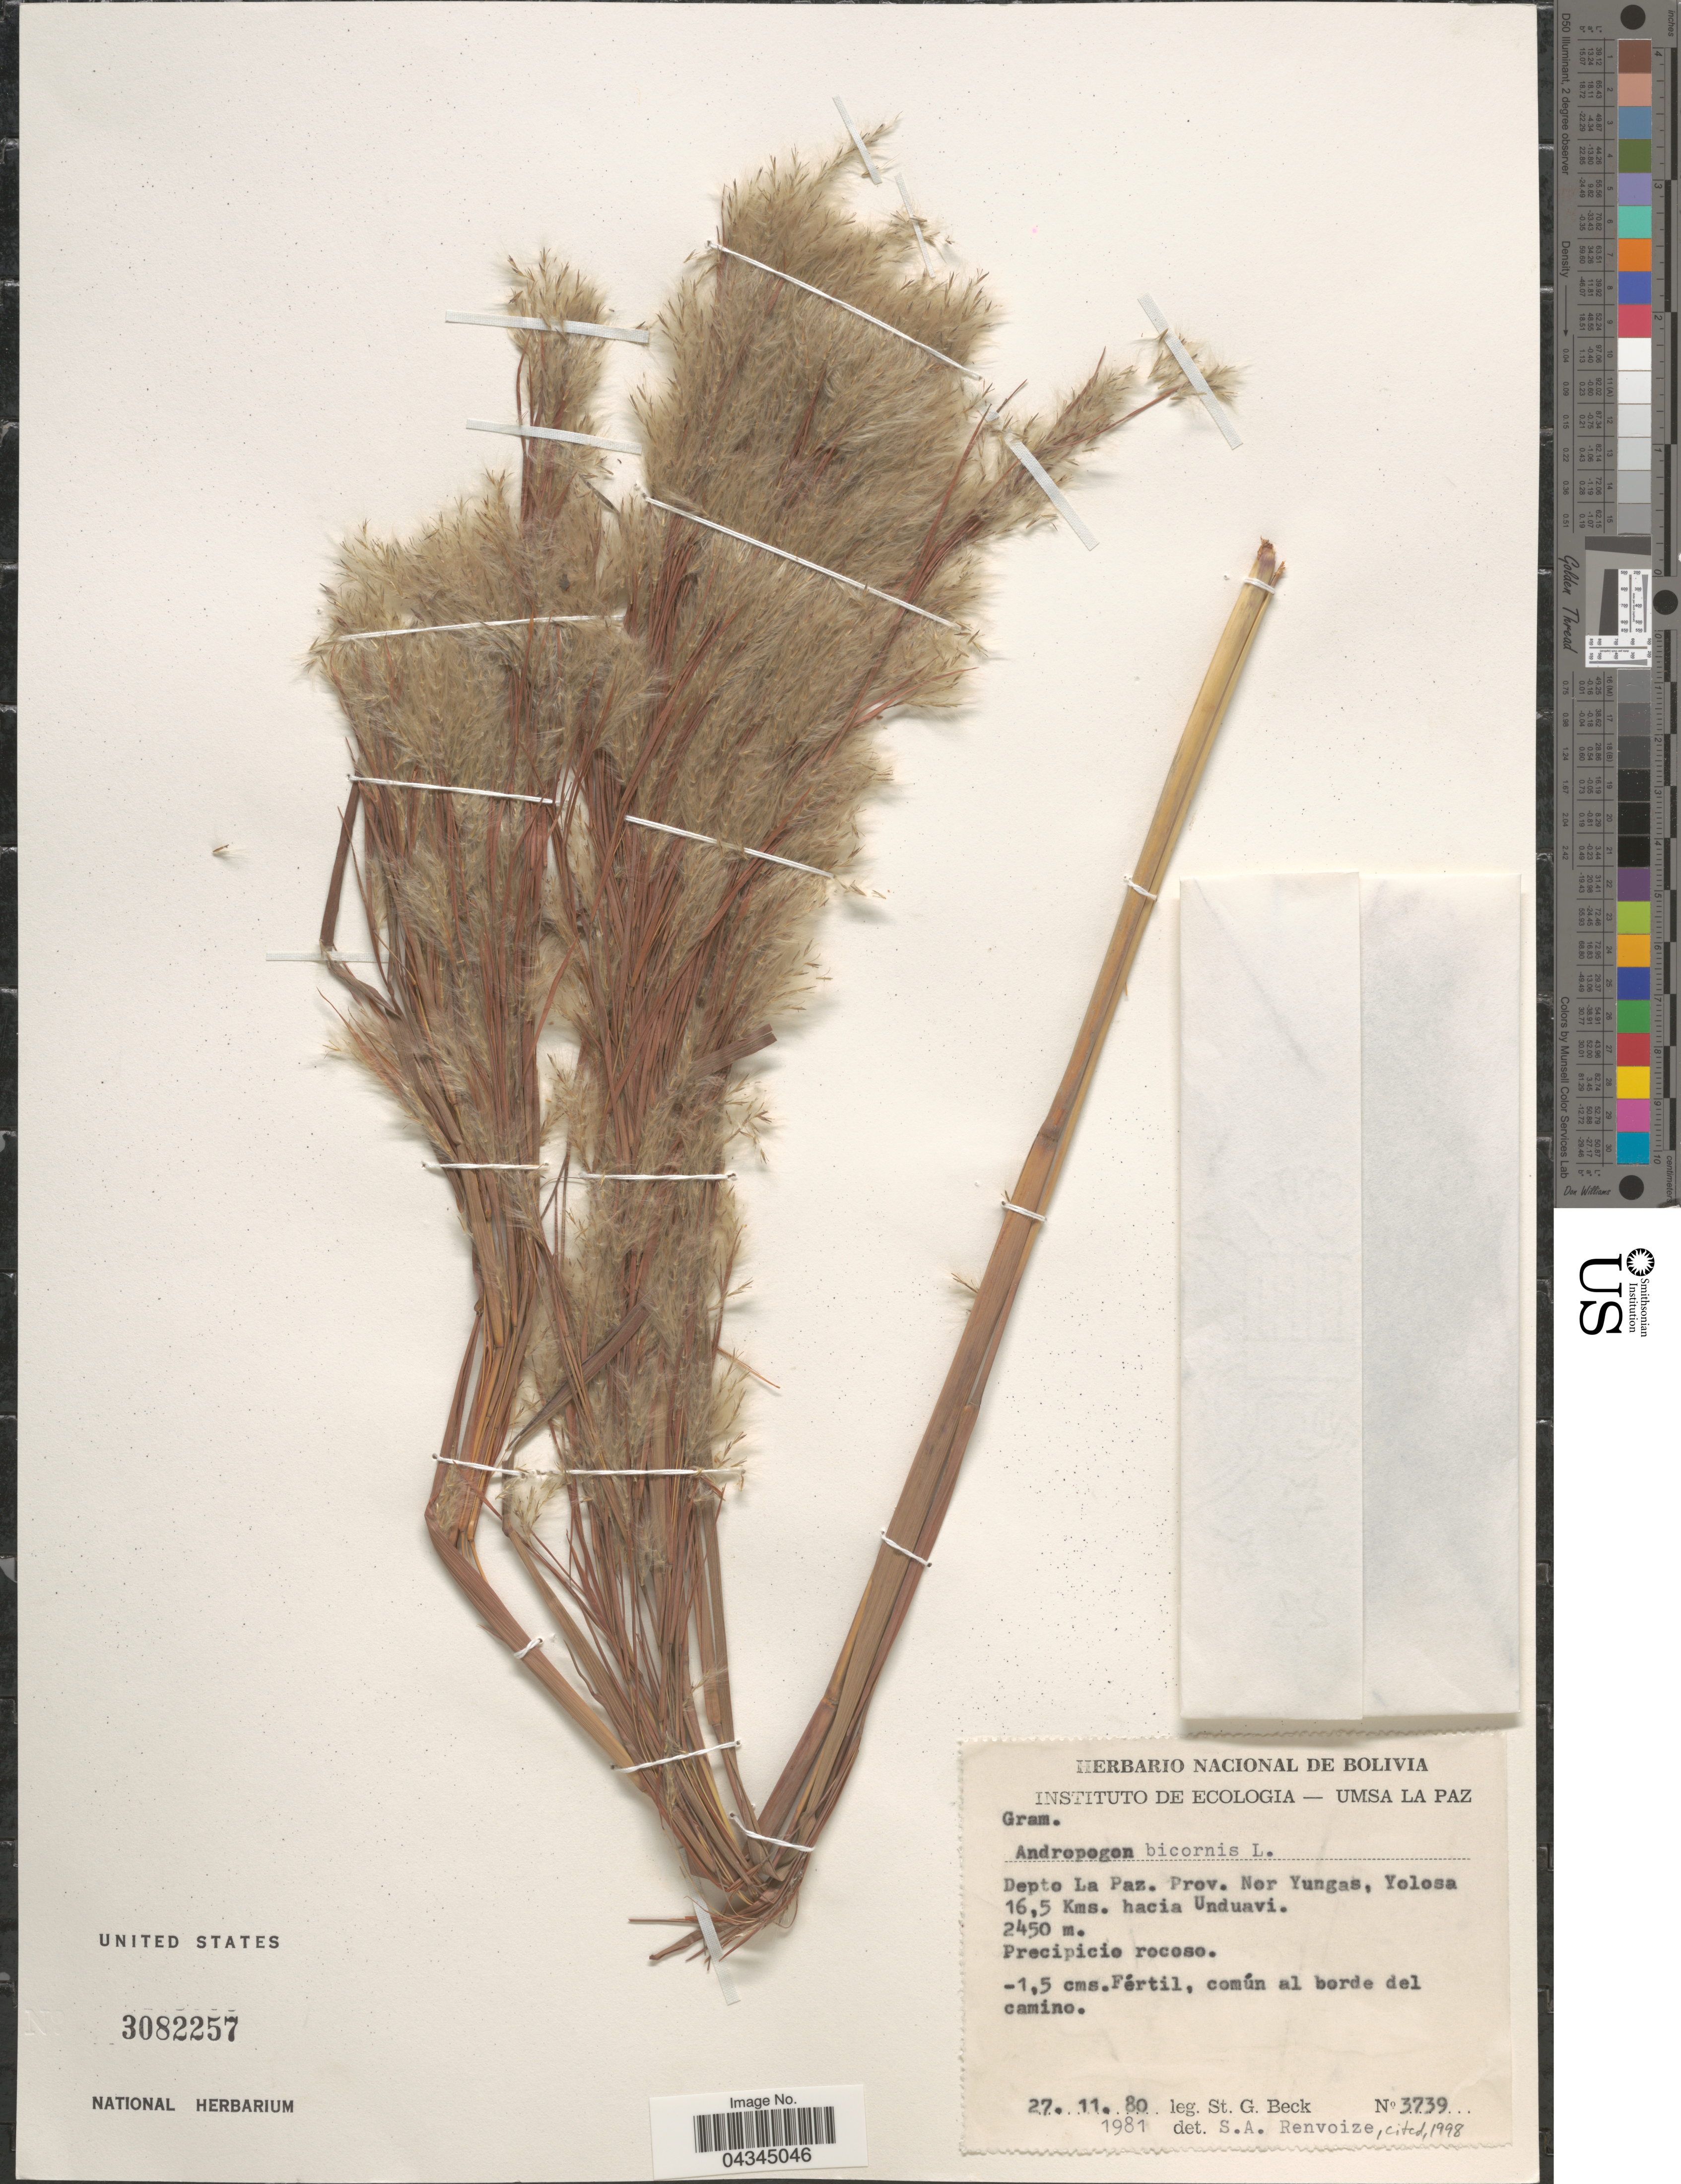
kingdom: Plantae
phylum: Tracheophyta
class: Liliopsida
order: Poales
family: Poaceae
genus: Andropogon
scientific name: Andropogon bicornis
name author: L.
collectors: S. G. Beck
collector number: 3739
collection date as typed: Transcribed d/m/y: 27/11/80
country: Bolivia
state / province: La Paz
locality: Depto La Paz. Prov. Nor Yungas, Yolosa 16,5 Kms. hacia Unduavi.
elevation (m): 2450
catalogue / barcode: US 3082257